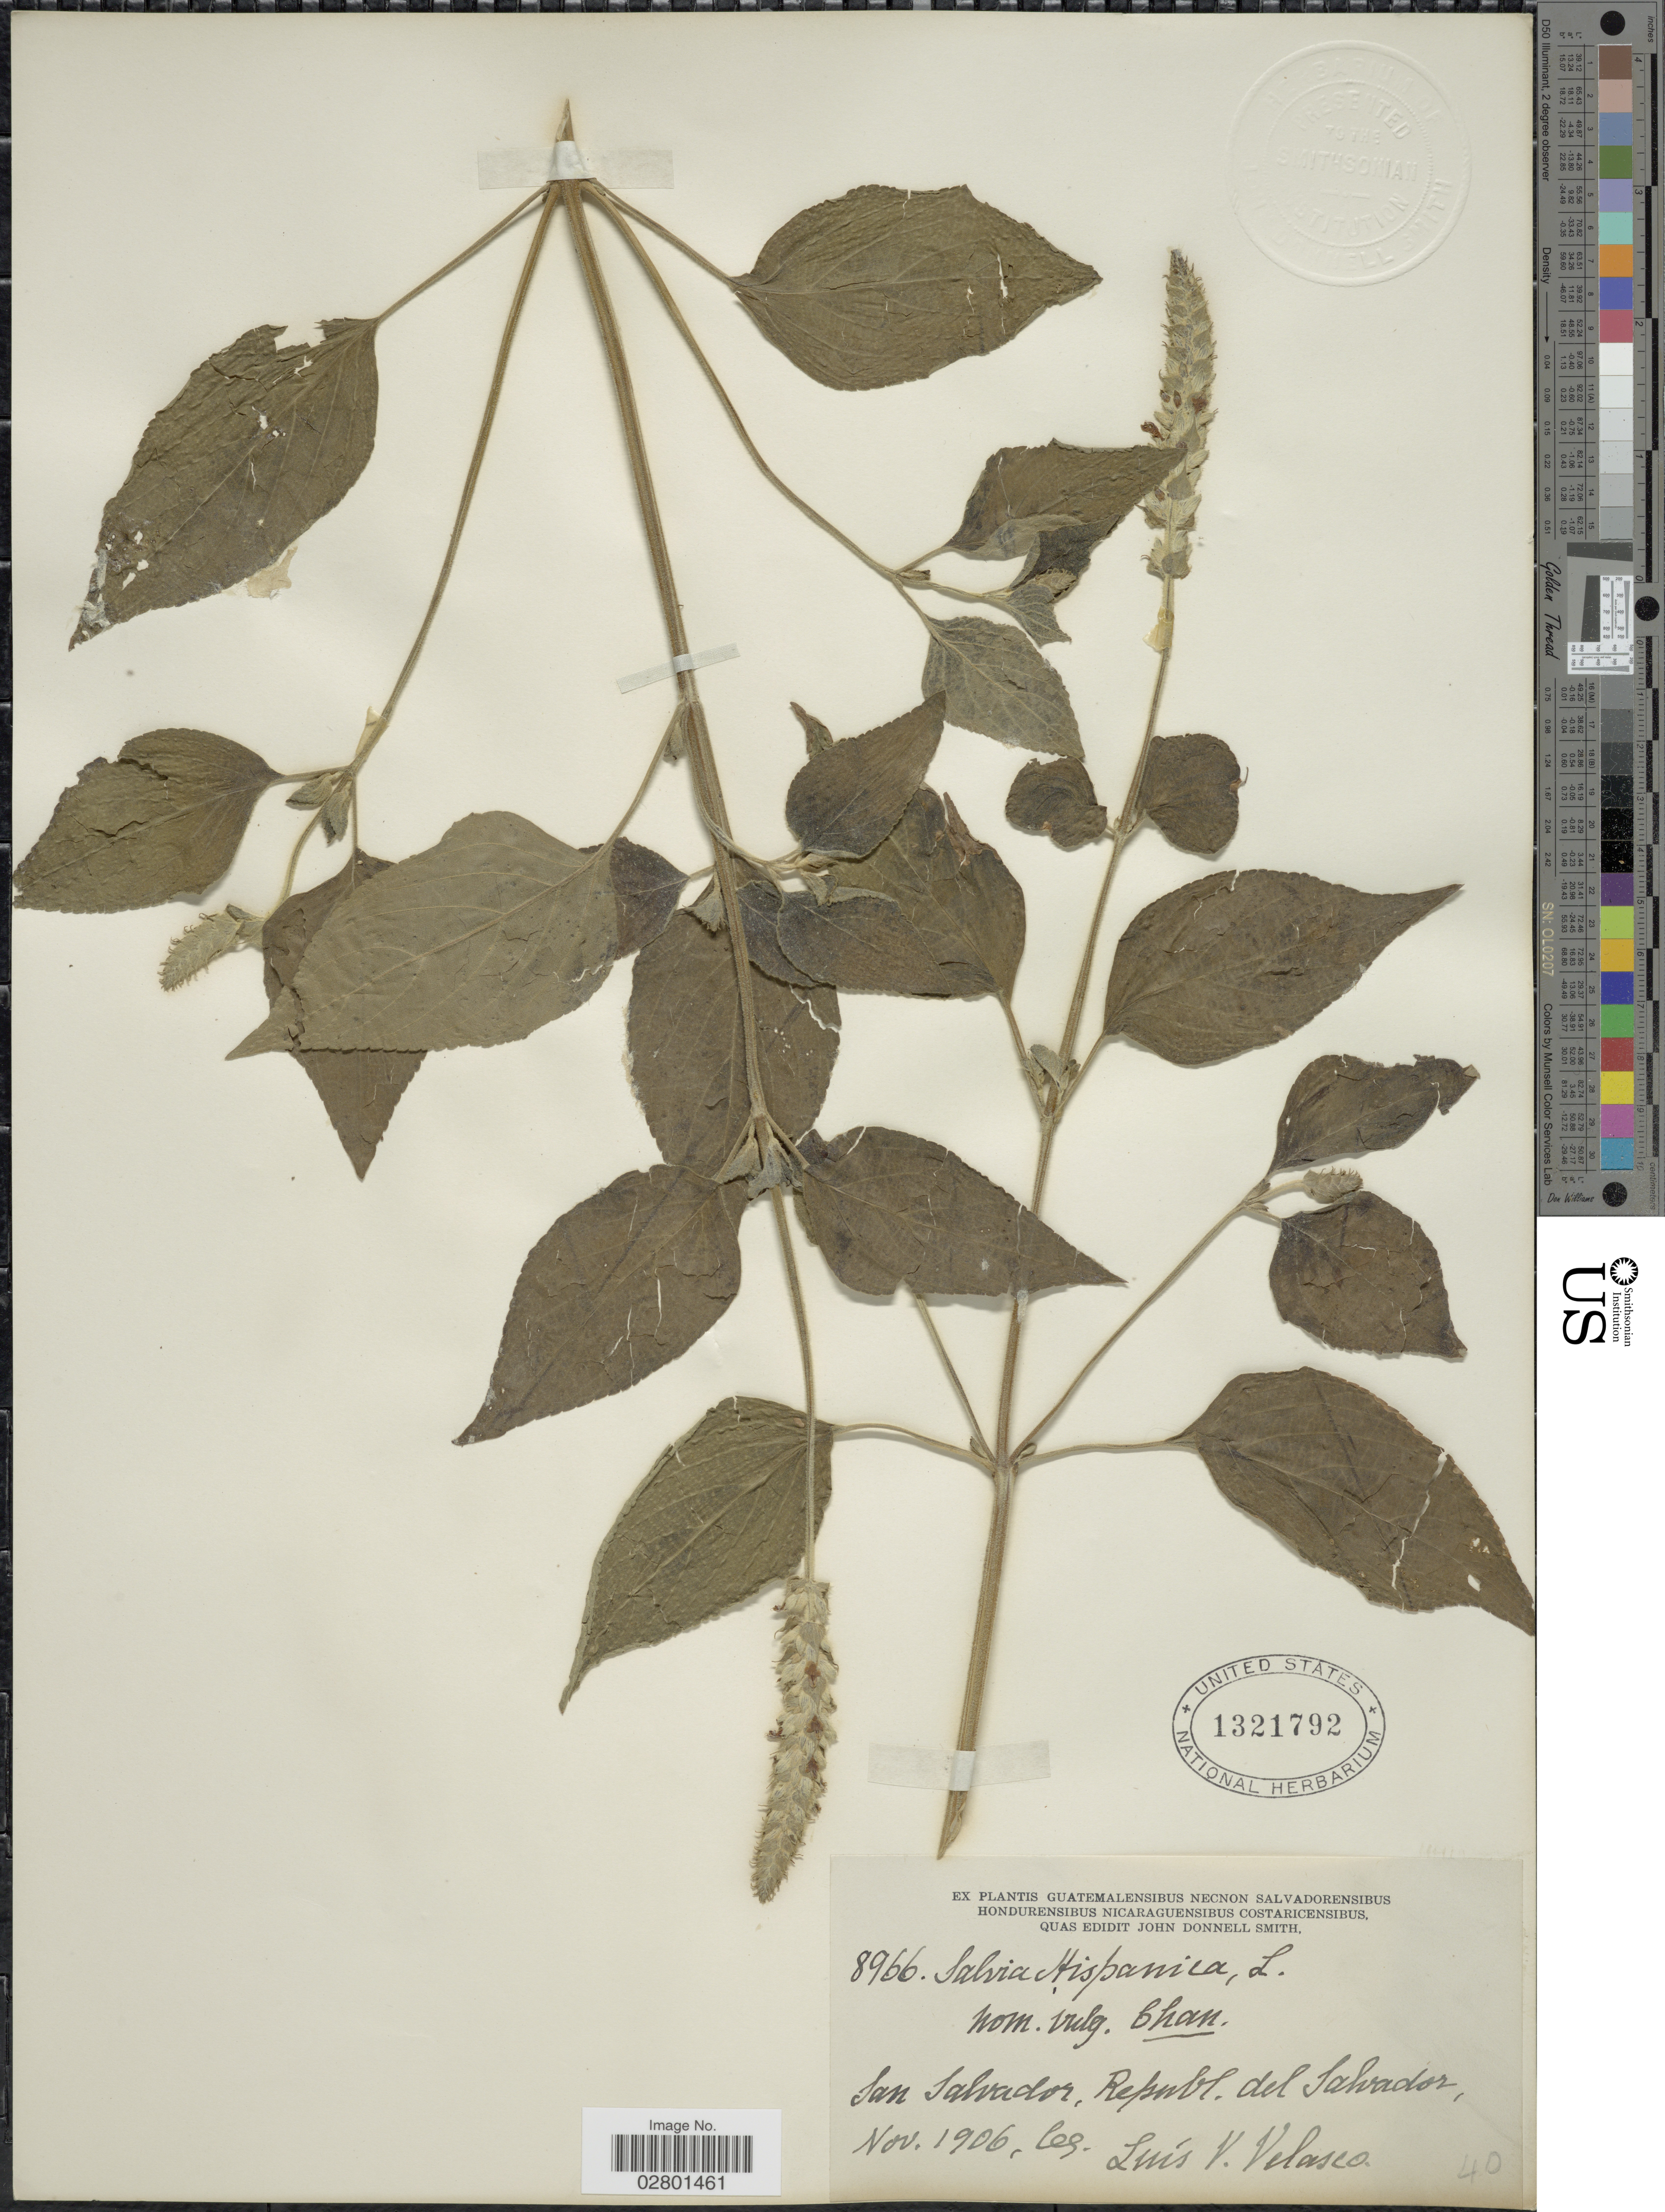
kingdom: Plantae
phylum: Tracheophyta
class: Magnoliopsida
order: Lamiales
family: Lamiaceae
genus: Salvia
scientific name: Salvia hispanica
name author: L.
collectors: L. Velasco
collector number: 8966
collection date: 1906-11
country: El Salvador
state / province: San Salvador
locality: Republ. del Salvador.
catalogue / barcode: US 1321792